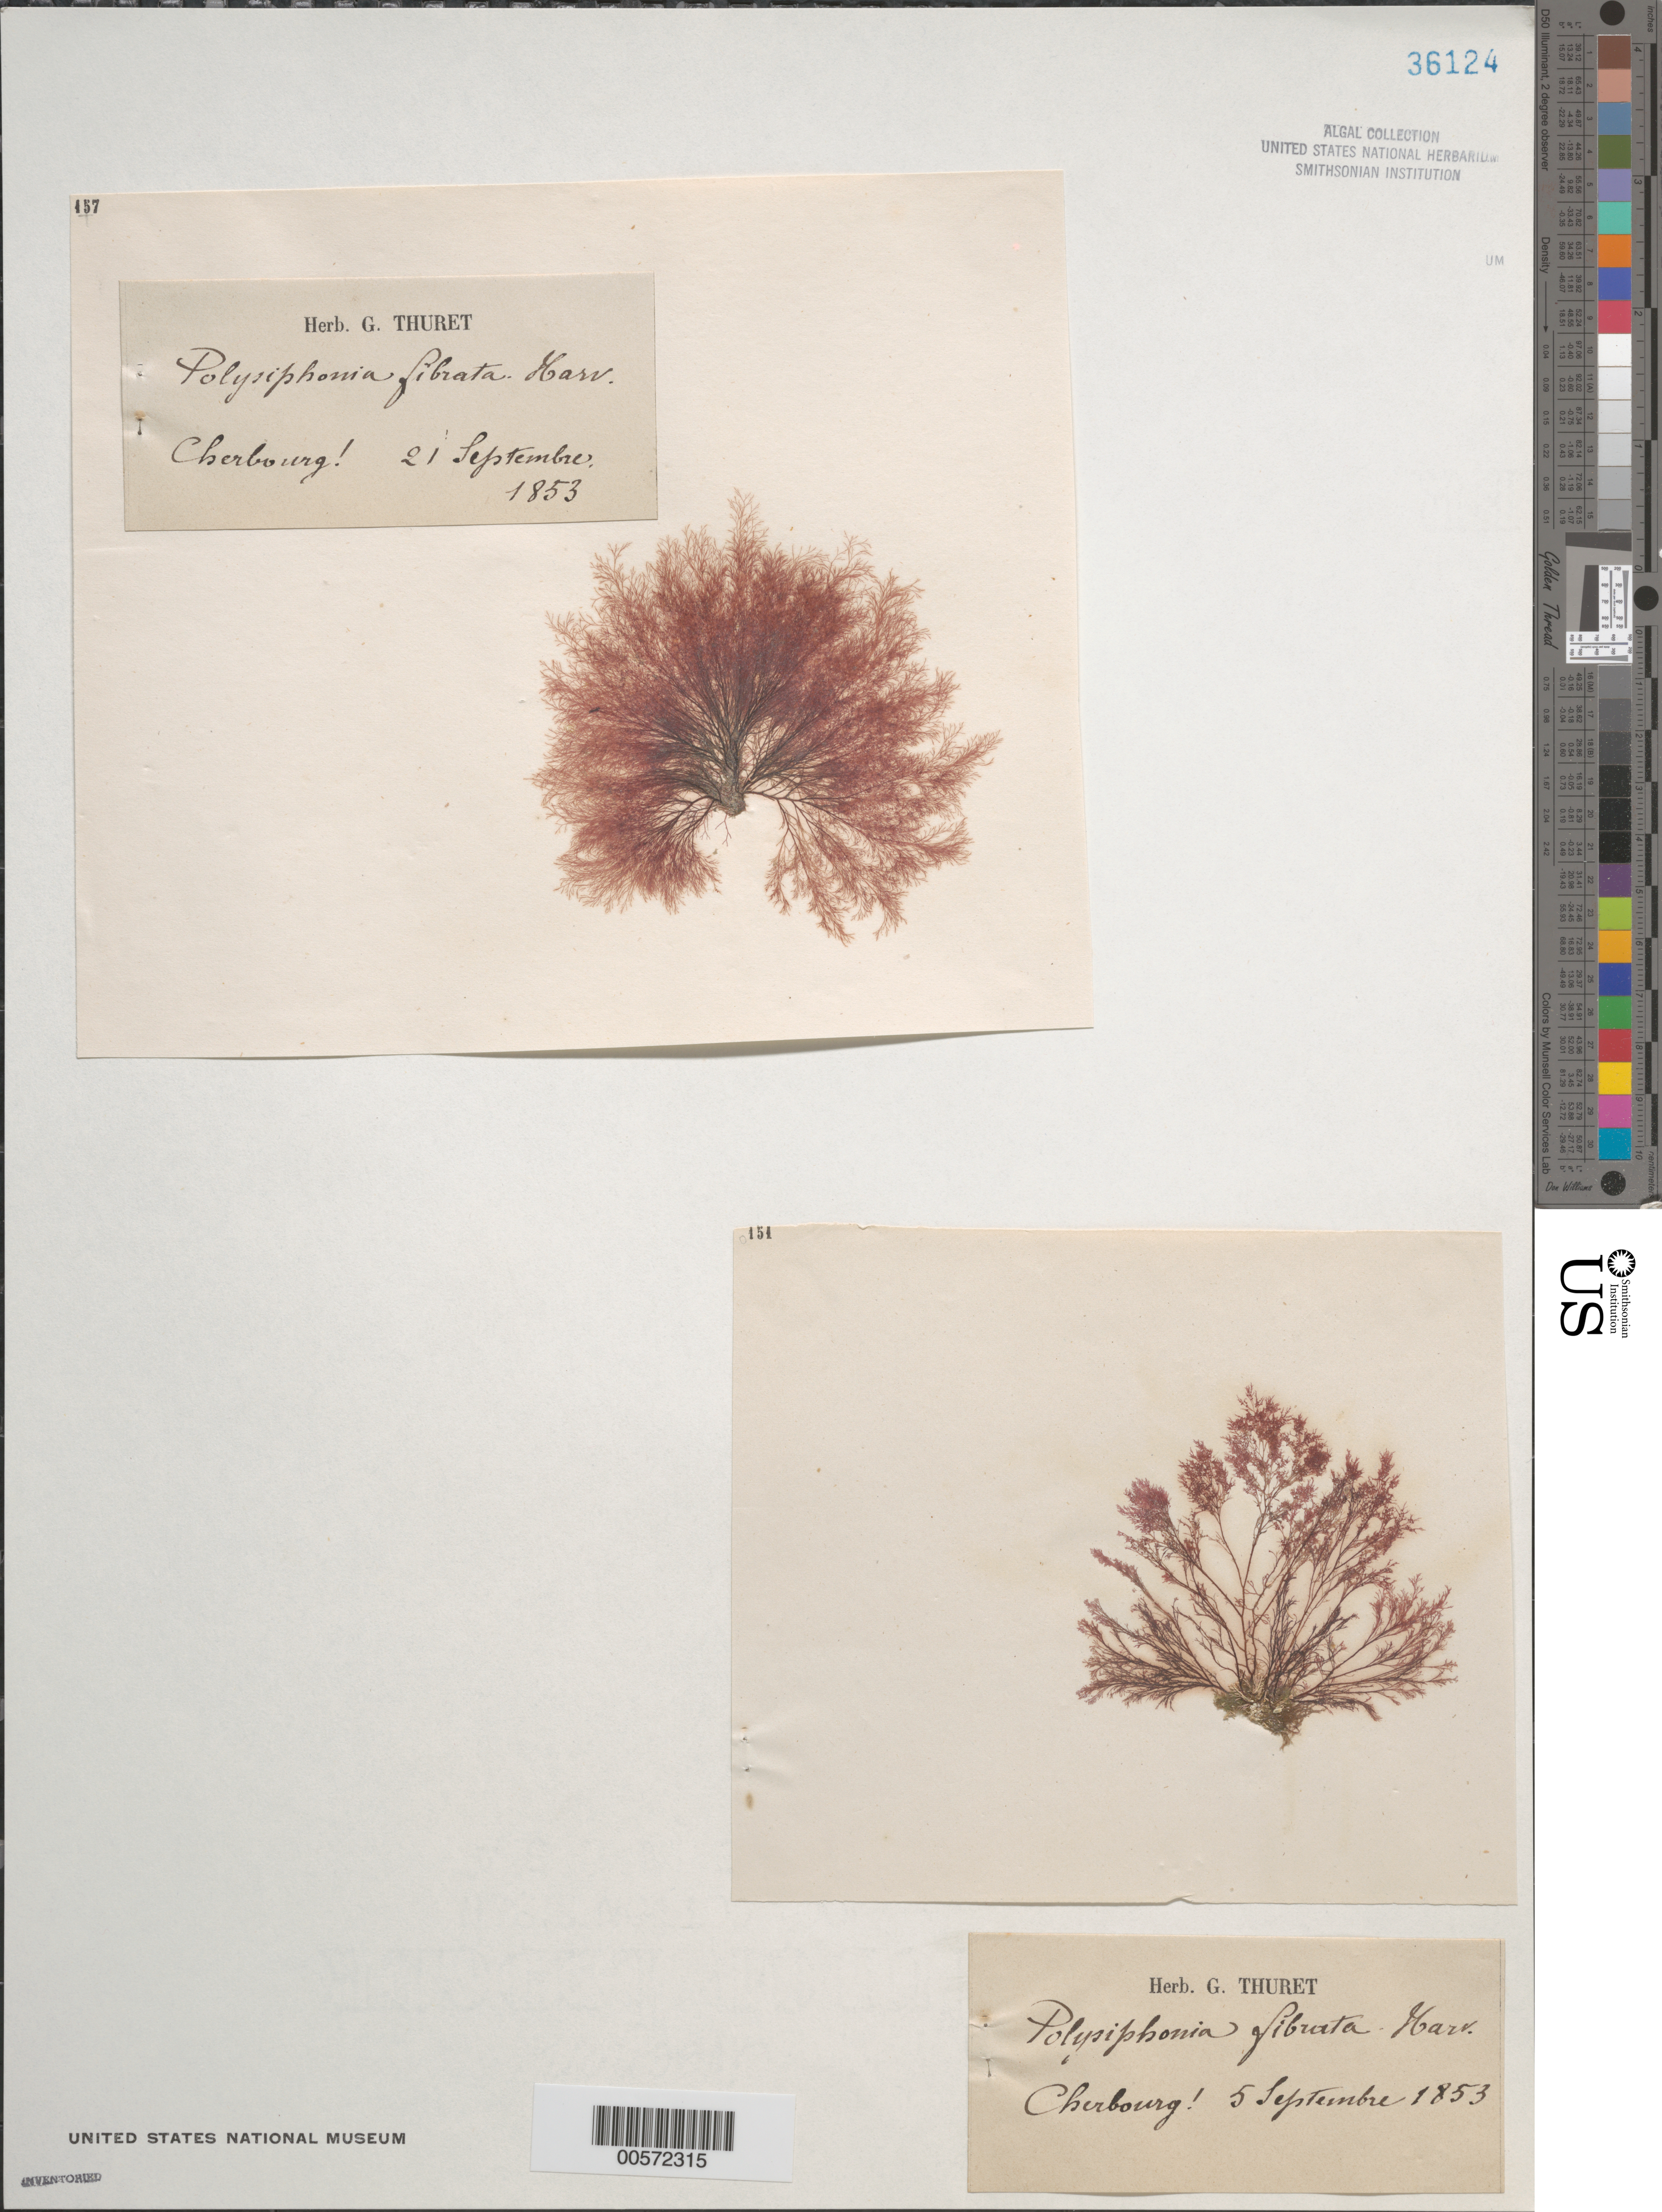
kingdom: Plantae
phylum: Rhodophyta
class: Florideophyceae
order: Ceramiales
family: Rhodomelaceae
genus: Leptosiphonia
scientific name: Leptosiphonia fibrata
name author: (Dillwyn) Savoie & G.W. Saunders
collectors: Thuret, G. (herbarium)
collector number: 151 & 157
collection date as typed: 05 Sep 1853 AND 21 Sep 1853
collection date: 1853-09-05,1853-09-21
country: France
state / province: Normandie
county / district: Manche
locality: Cherbourg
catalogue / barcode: US 36124